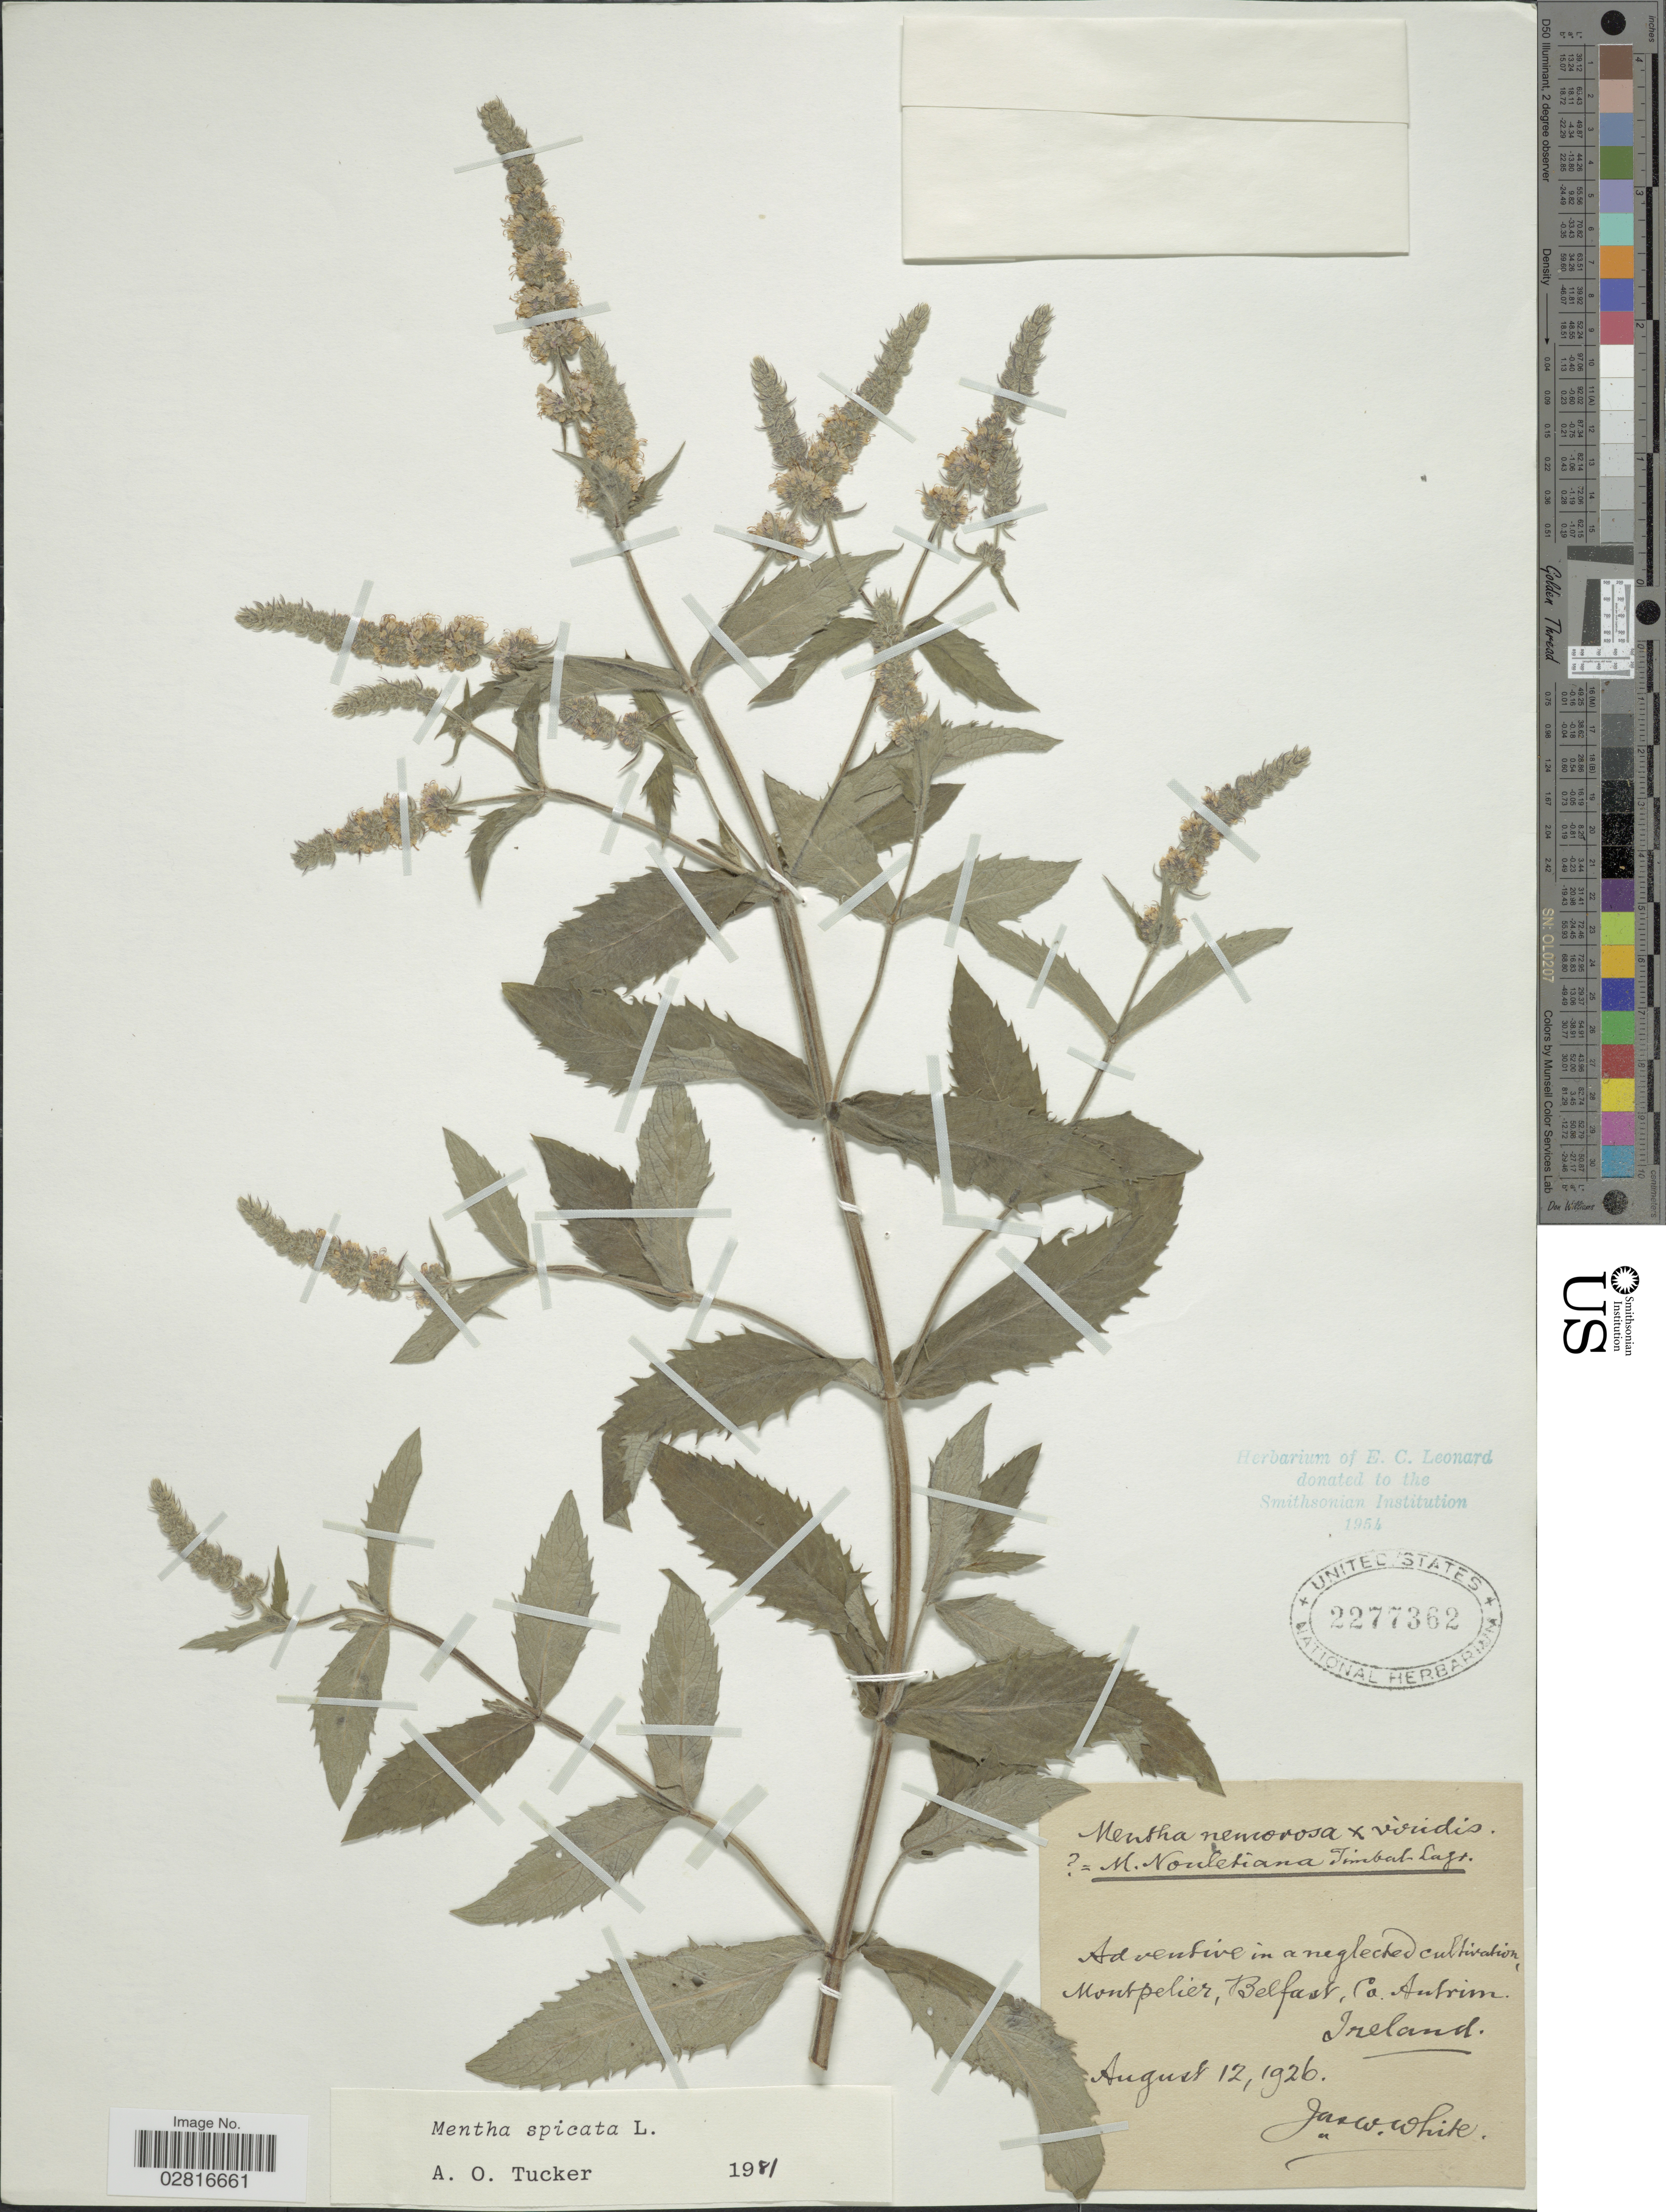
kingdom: Plantae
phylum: Tracheophyta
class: Magnoliopsida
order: Lamiales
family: Lamiaceae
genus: Mentha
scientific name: Mentha spicata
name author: L.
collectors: J. W. White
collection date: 1926-08-12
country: Ireland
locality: Adventive in a neglected cultivation, Montpelier, Belfast, Co. Antrim.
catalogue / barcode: US 2277362